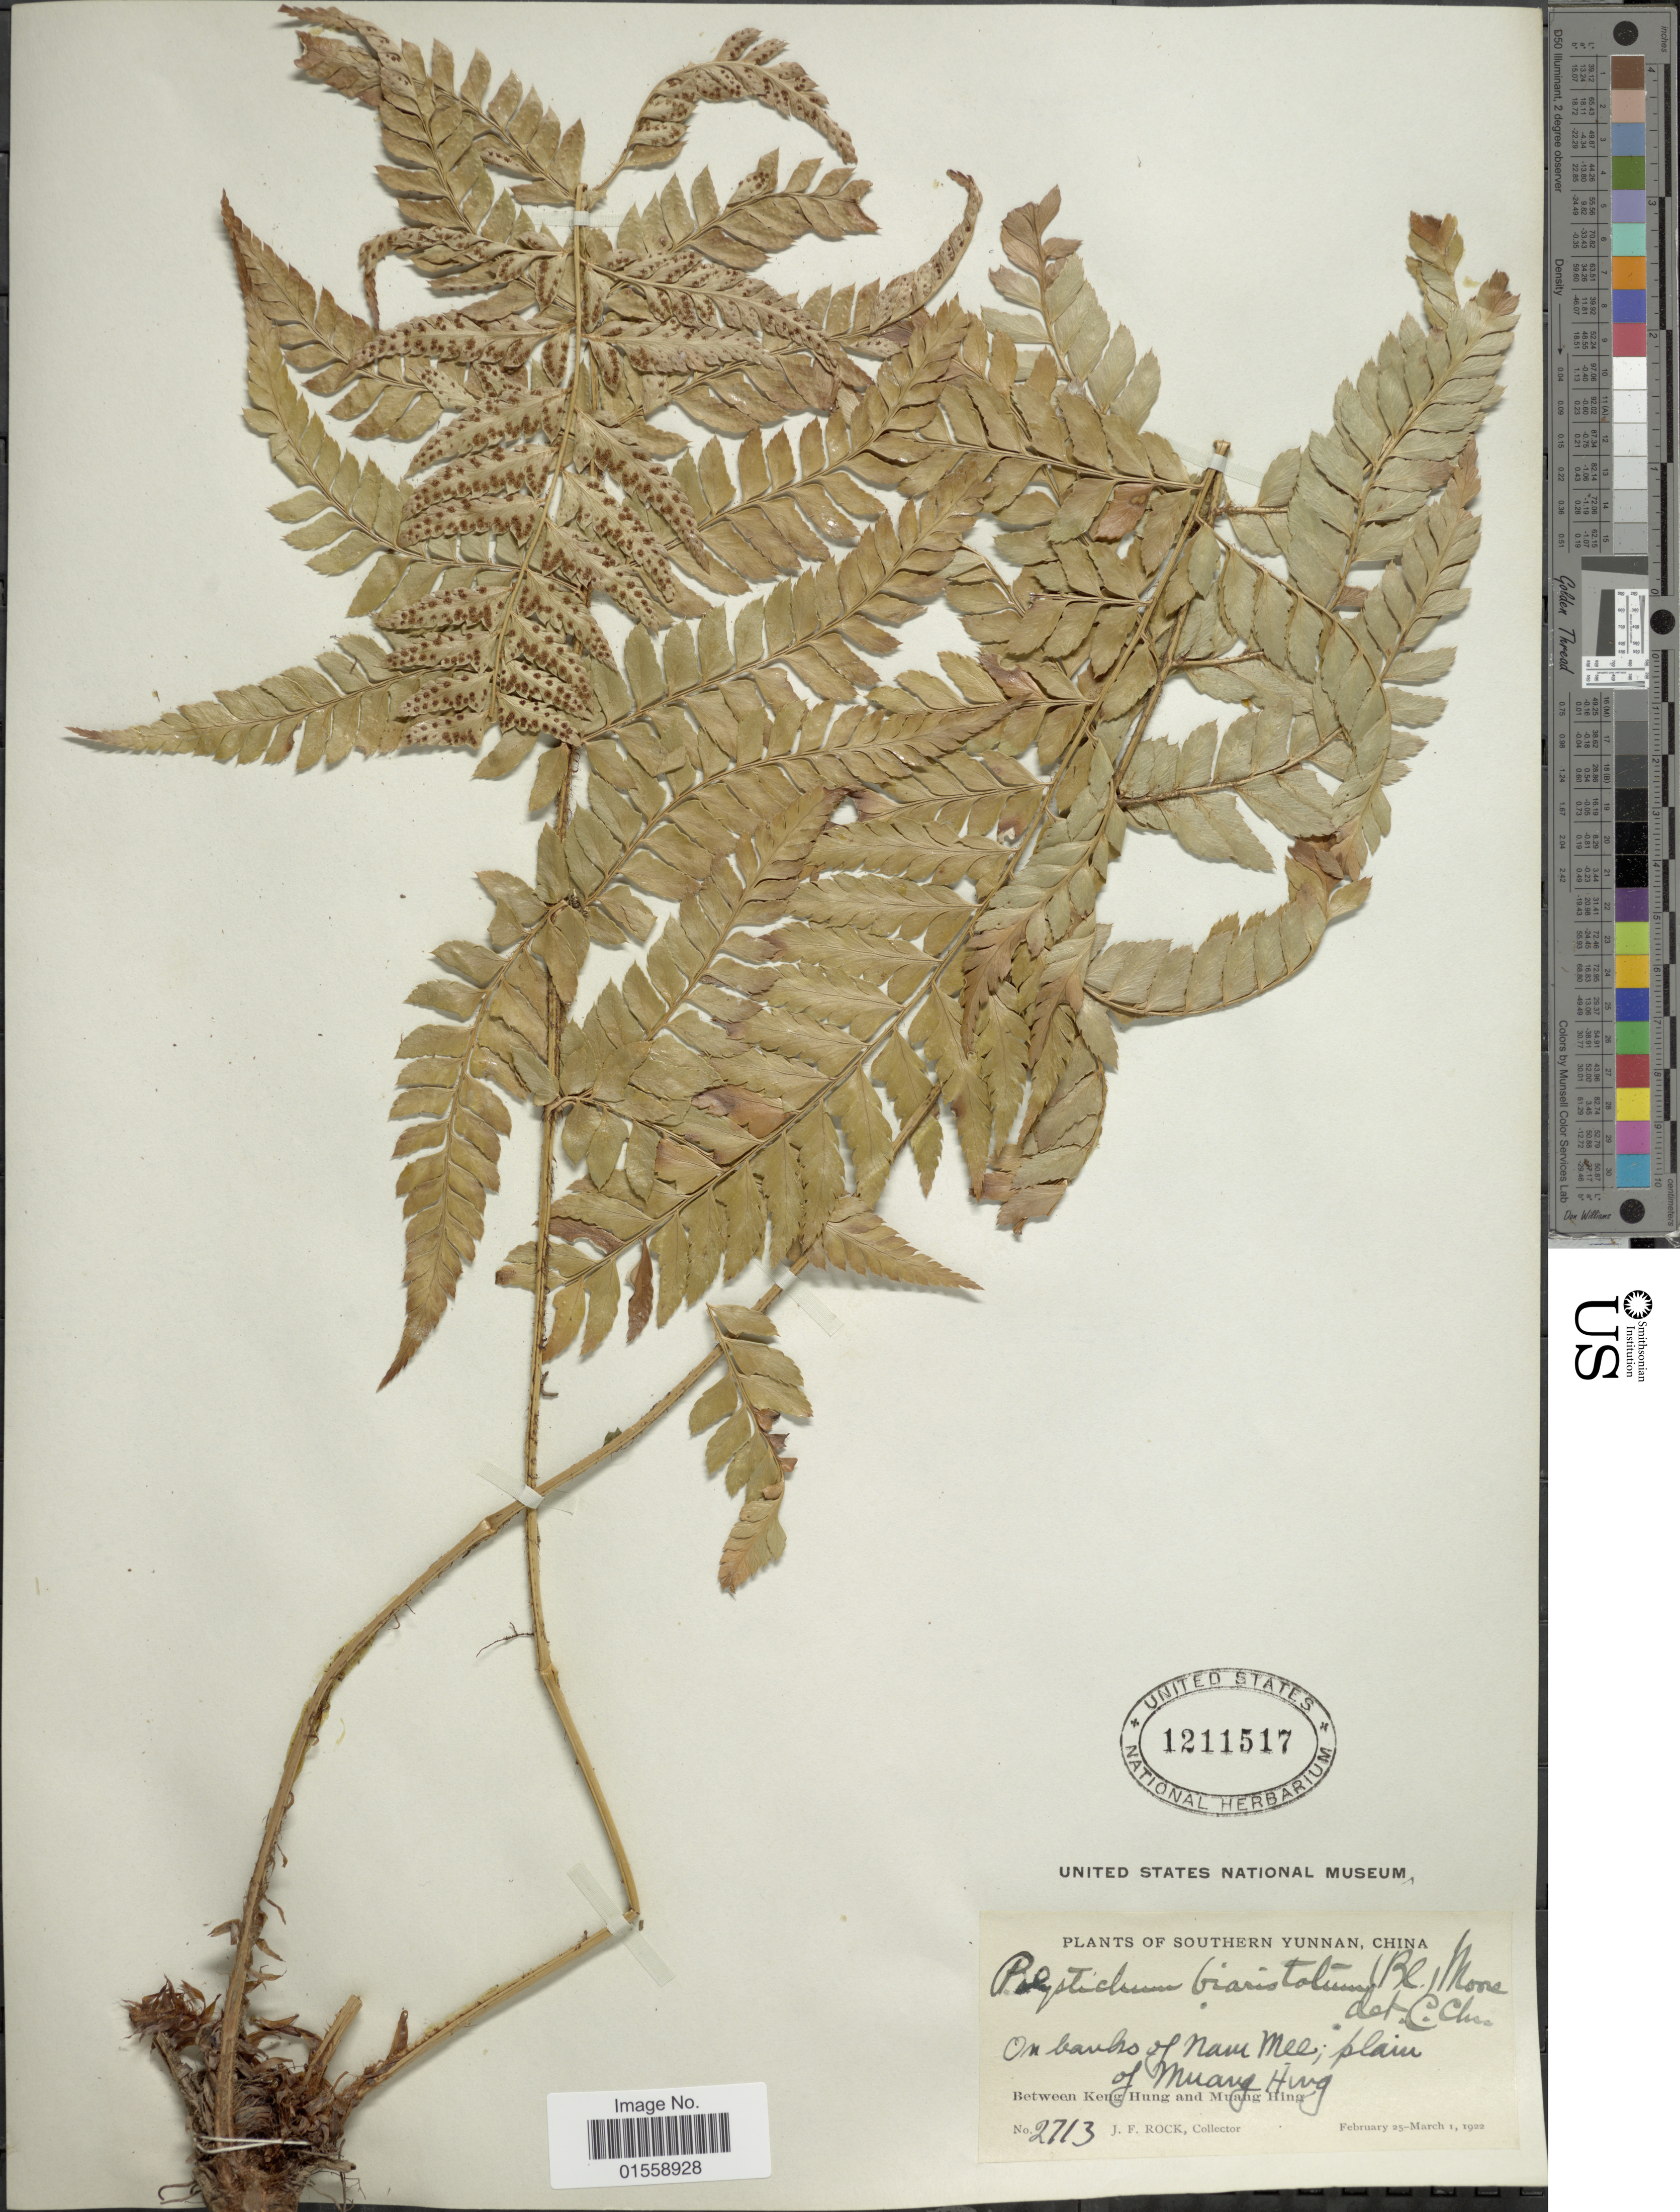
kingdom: Plantae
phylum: Tracheophyta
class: Polypodiopsida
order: Polypodiales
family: Dryopteridaceae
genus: Polystichum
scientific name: Polystichum biaristatum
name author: (Blume) T. Moore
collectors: J. Rock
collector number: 2713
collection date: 1922-02-25/1922-03-01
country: China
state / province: Yunnan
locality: Southern Yunnan, on banks of Nam Mee; plain of Muang Hing, between Keng Hung and Muang Hing.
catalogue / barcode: US 1211517